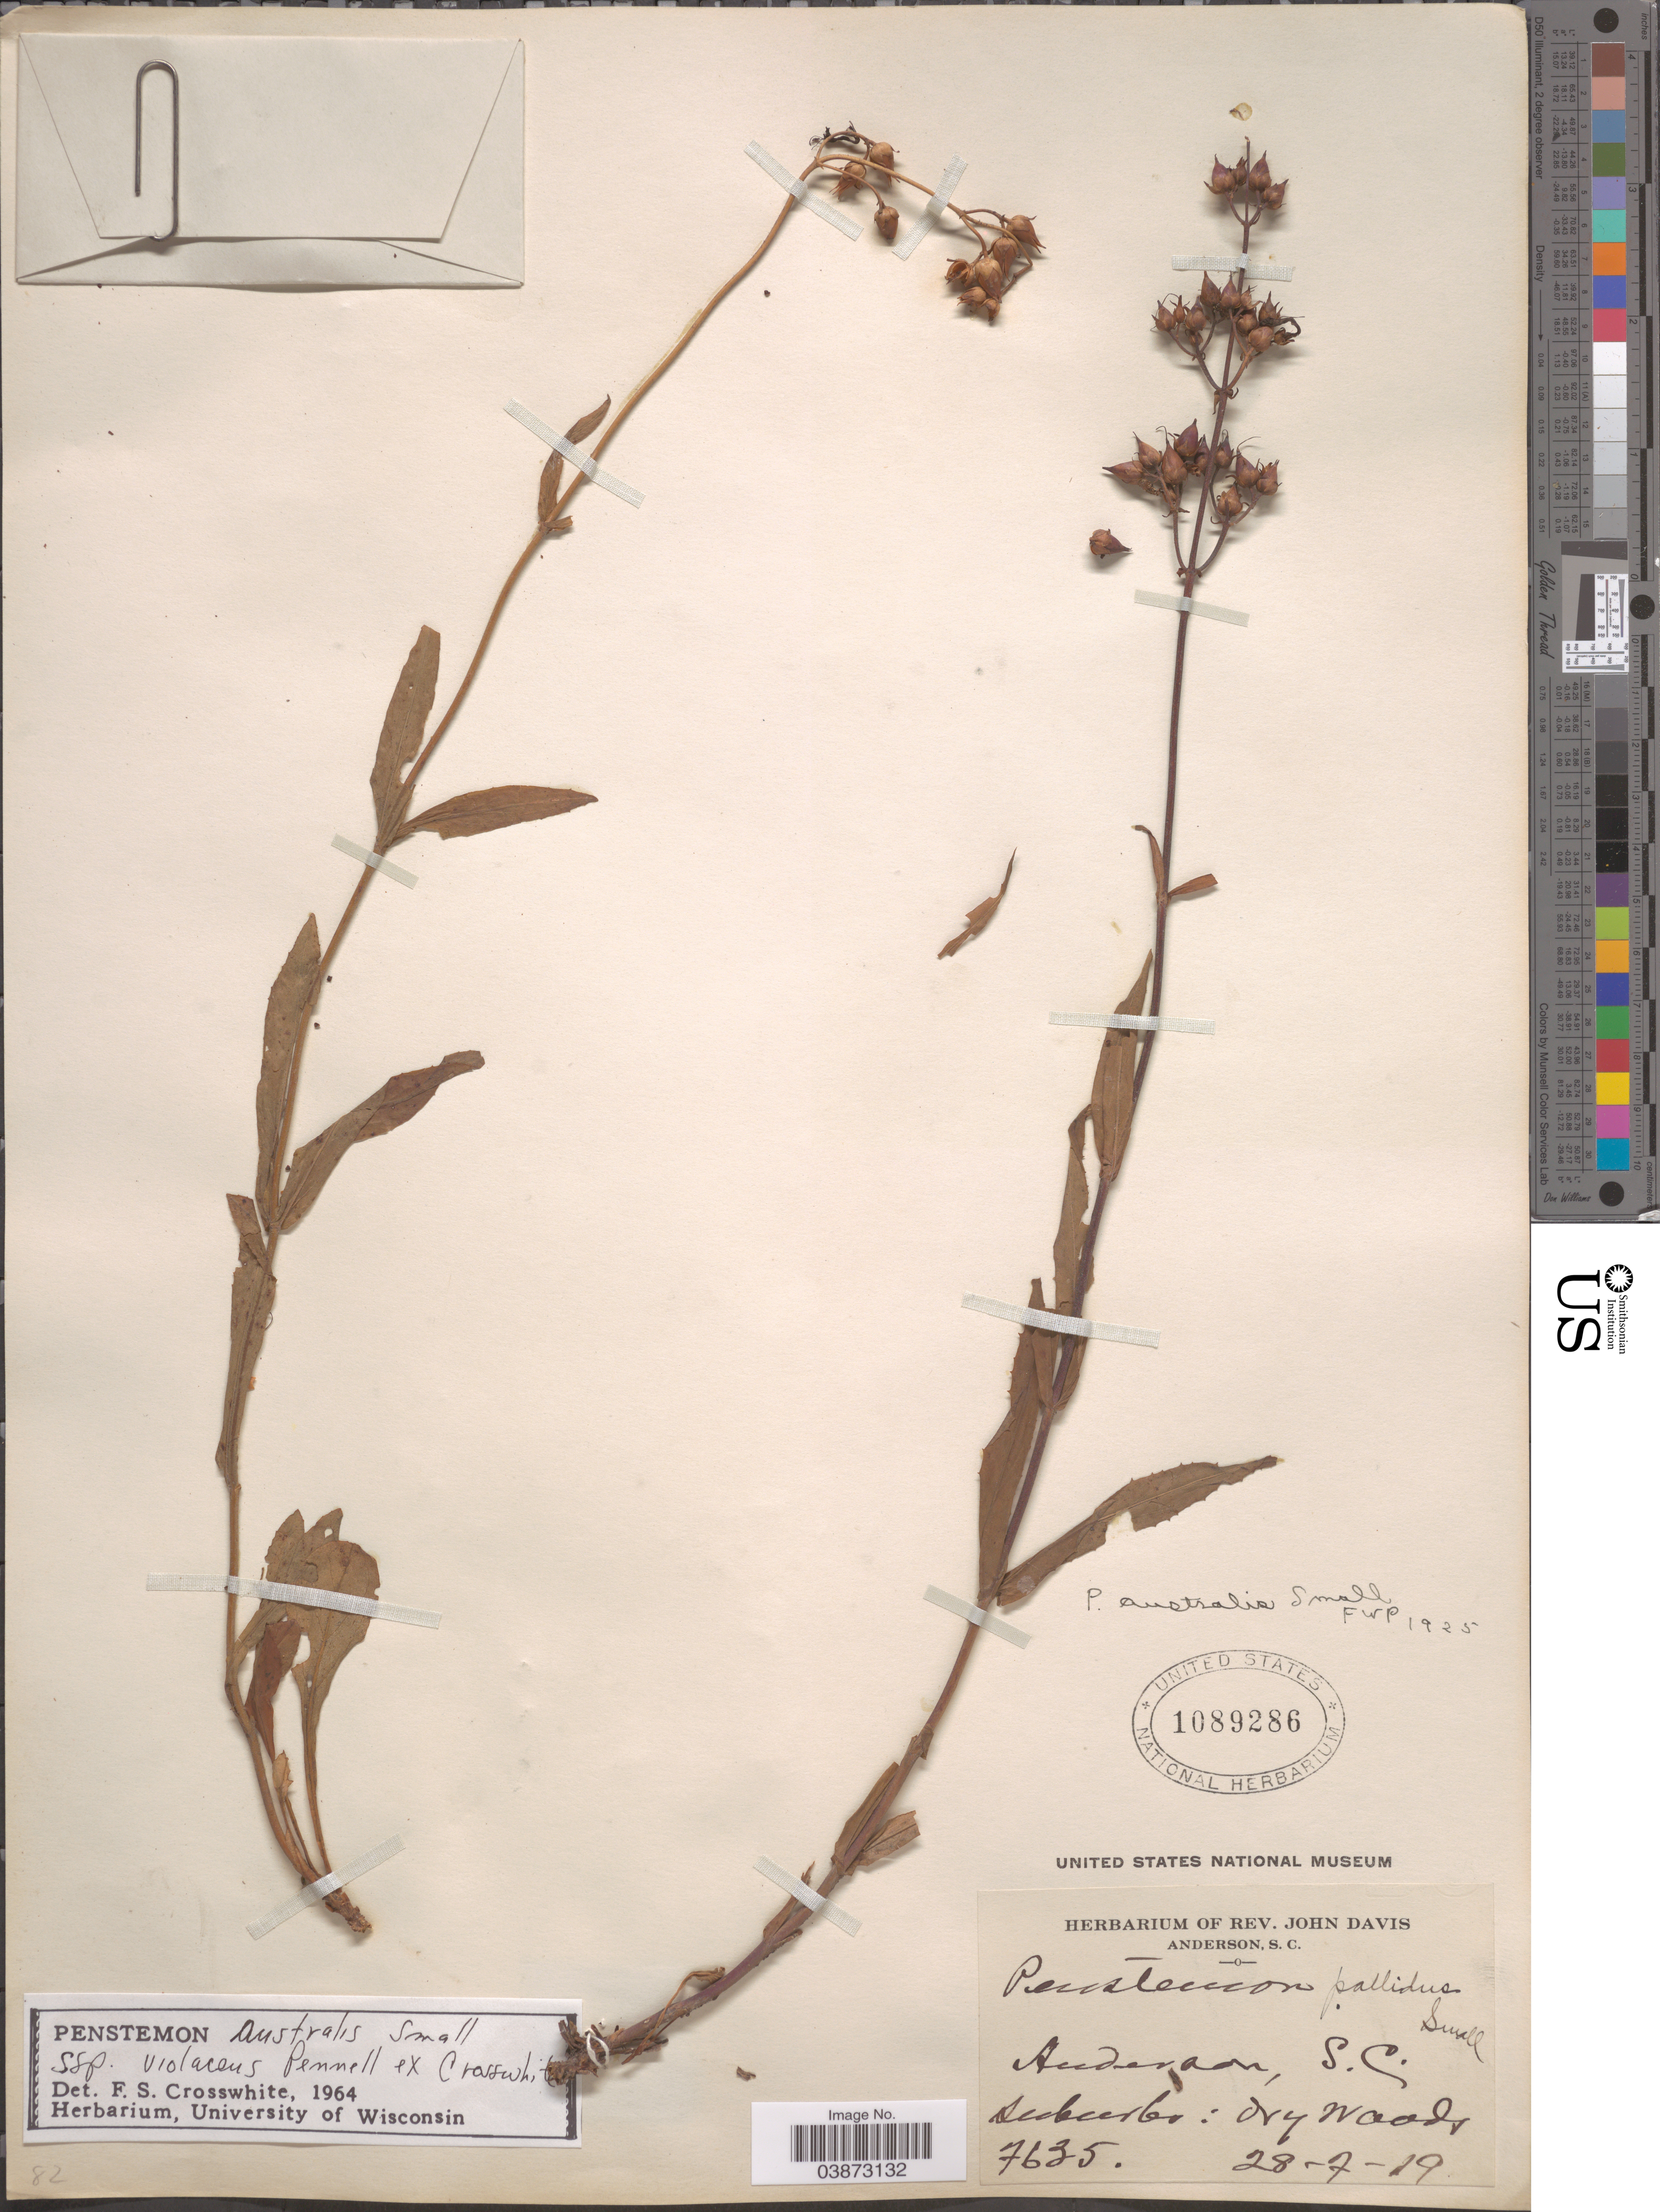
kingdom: Plantae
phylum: Tracheophyta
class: Magnoliopsida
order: Lamiales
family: Plantaginaceae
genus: Penstemon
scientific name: Penstemon australis subsp. violaceus Pennell ex Crosswh. susp. nov. ined.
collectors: ex herb. Rev. John Davis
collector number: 7635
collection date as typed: Transcribed d/m/y: 28/7/19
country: United States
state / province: South Carolina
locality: Anderson, S.C.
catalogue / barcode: US 1089286